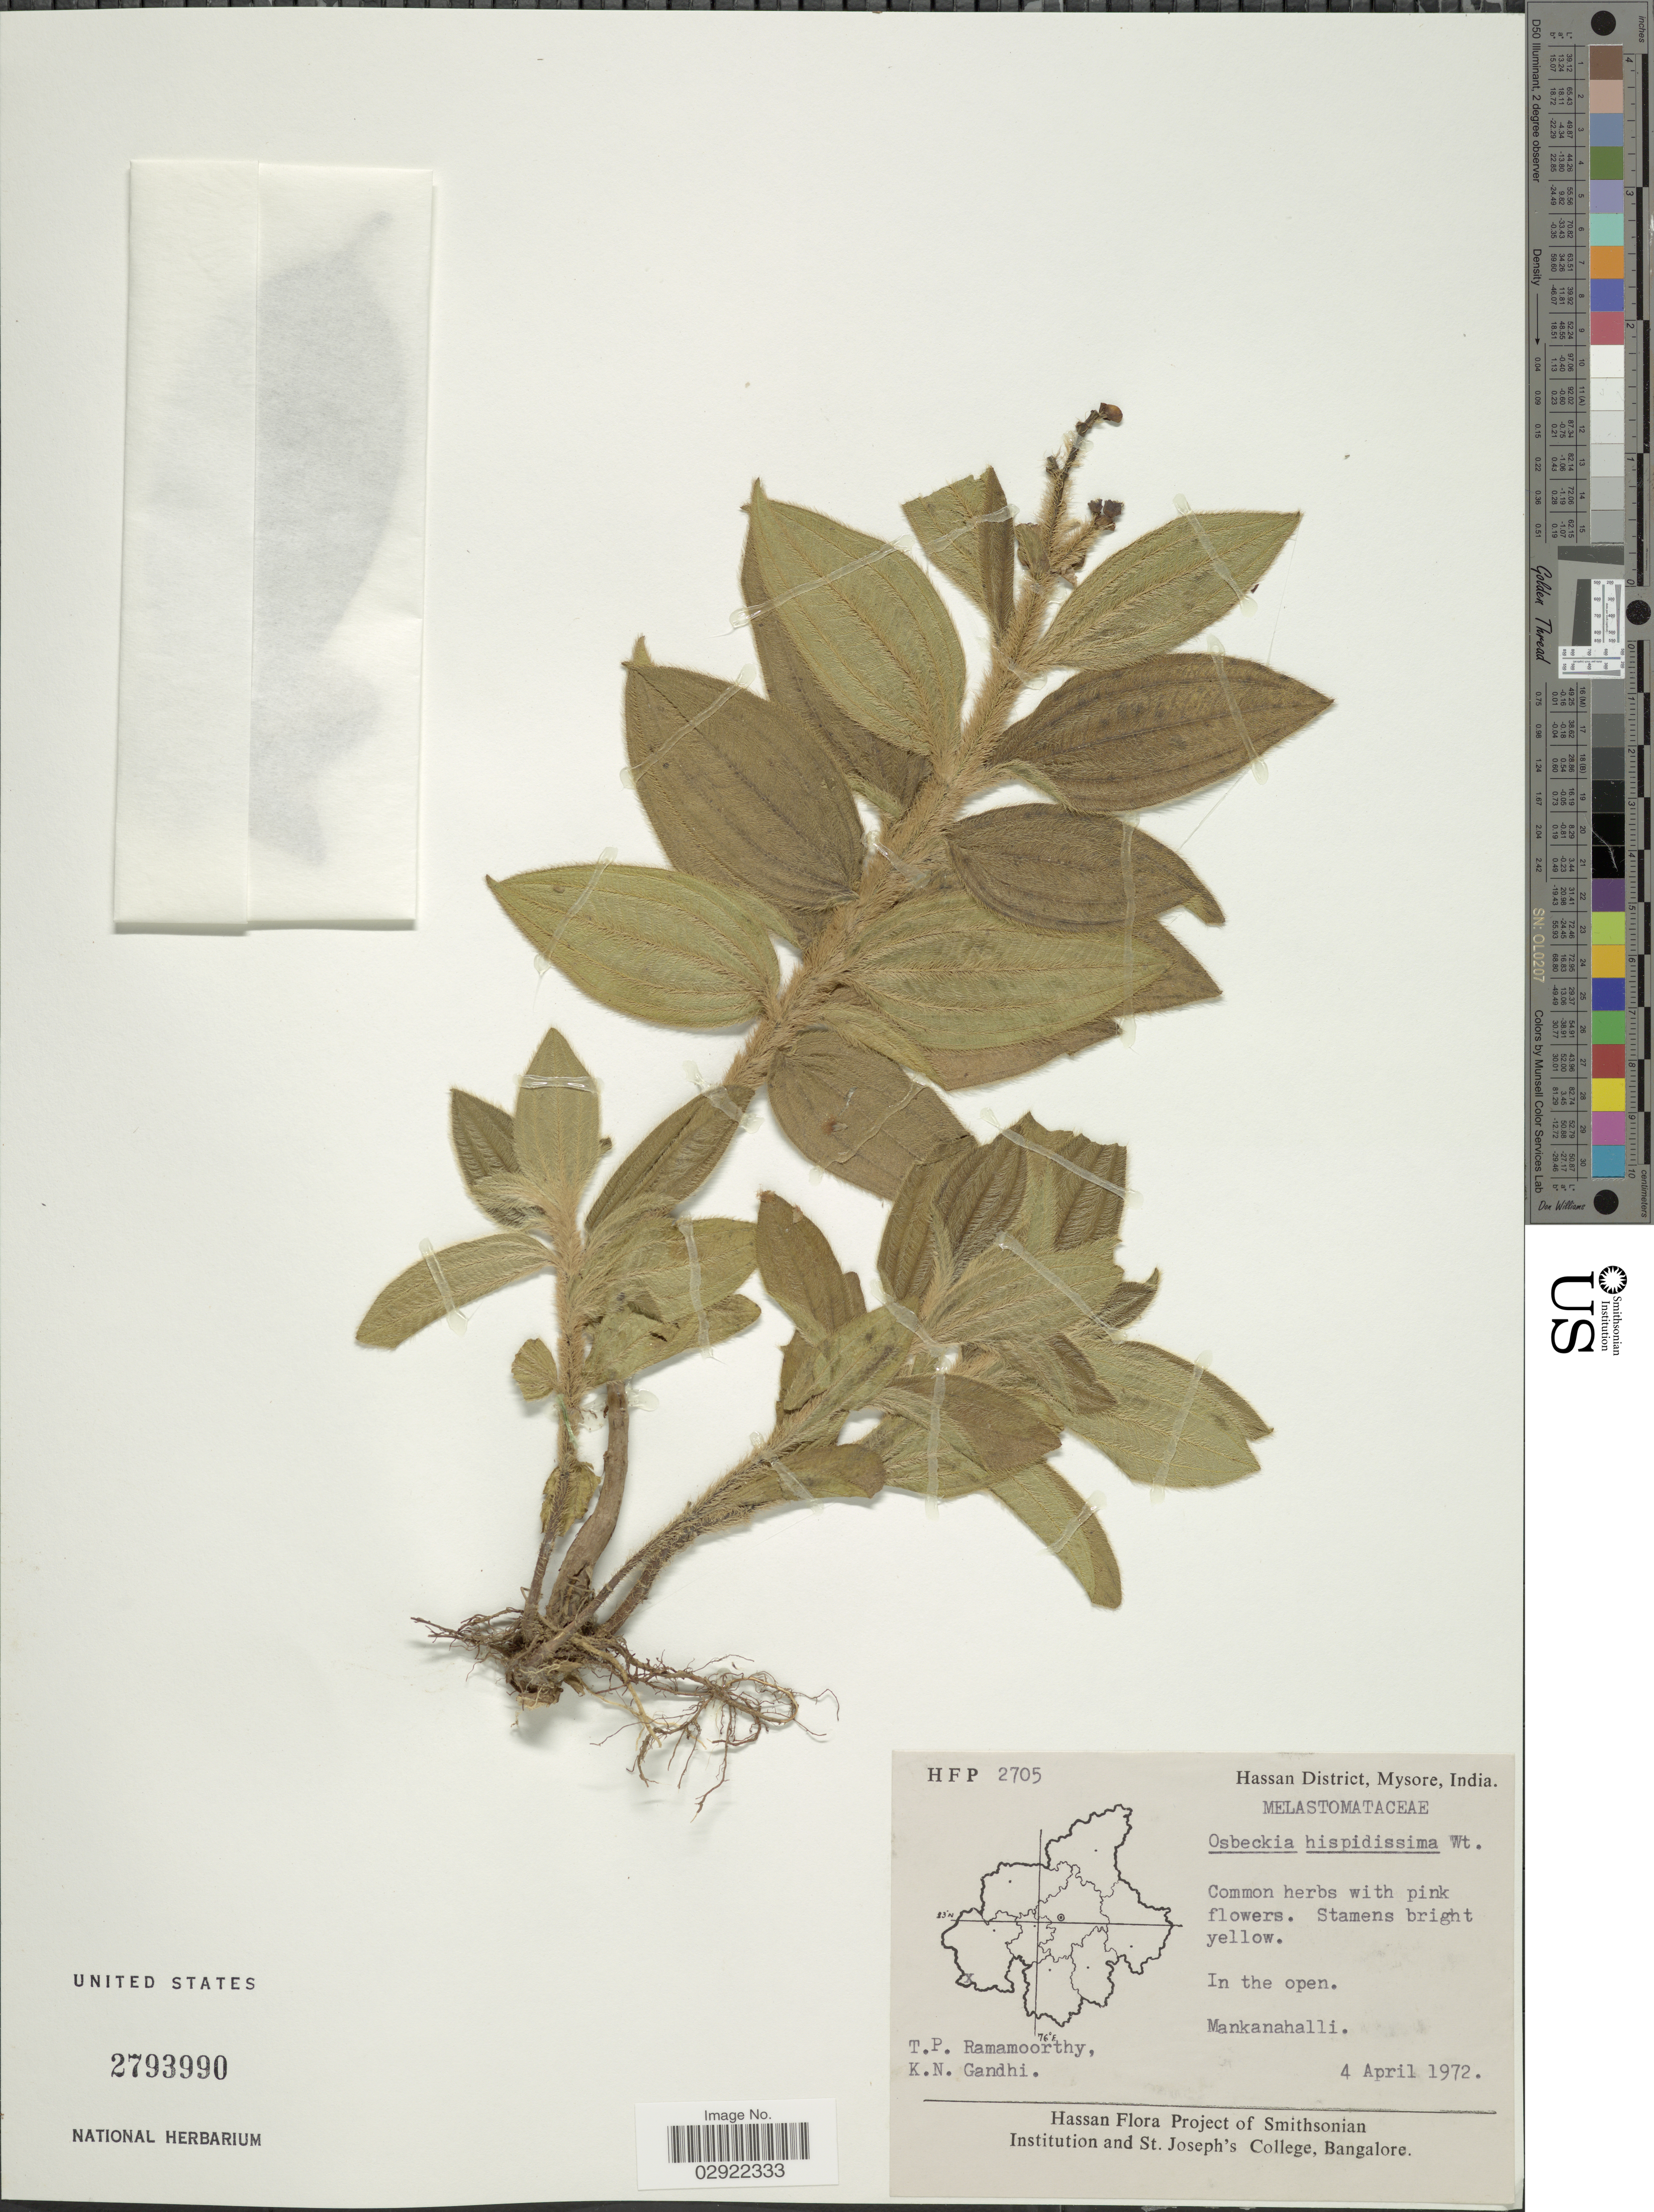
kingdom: Plantae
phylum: Tracheophyta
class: Magnoliopsida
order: Myrtales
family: Melastomataceae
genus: Osbeckia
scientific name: Osbeckia stellata var. hispidissima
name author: (Wight) C.Hansen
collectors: T. P. Ramamoorthy & K. N. Gandhi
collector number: HFP 2705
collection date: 1972-04-04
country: India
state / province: Karnataka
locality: Hassan District, Mysore. Mankanahalli.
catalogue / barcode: US 2793990